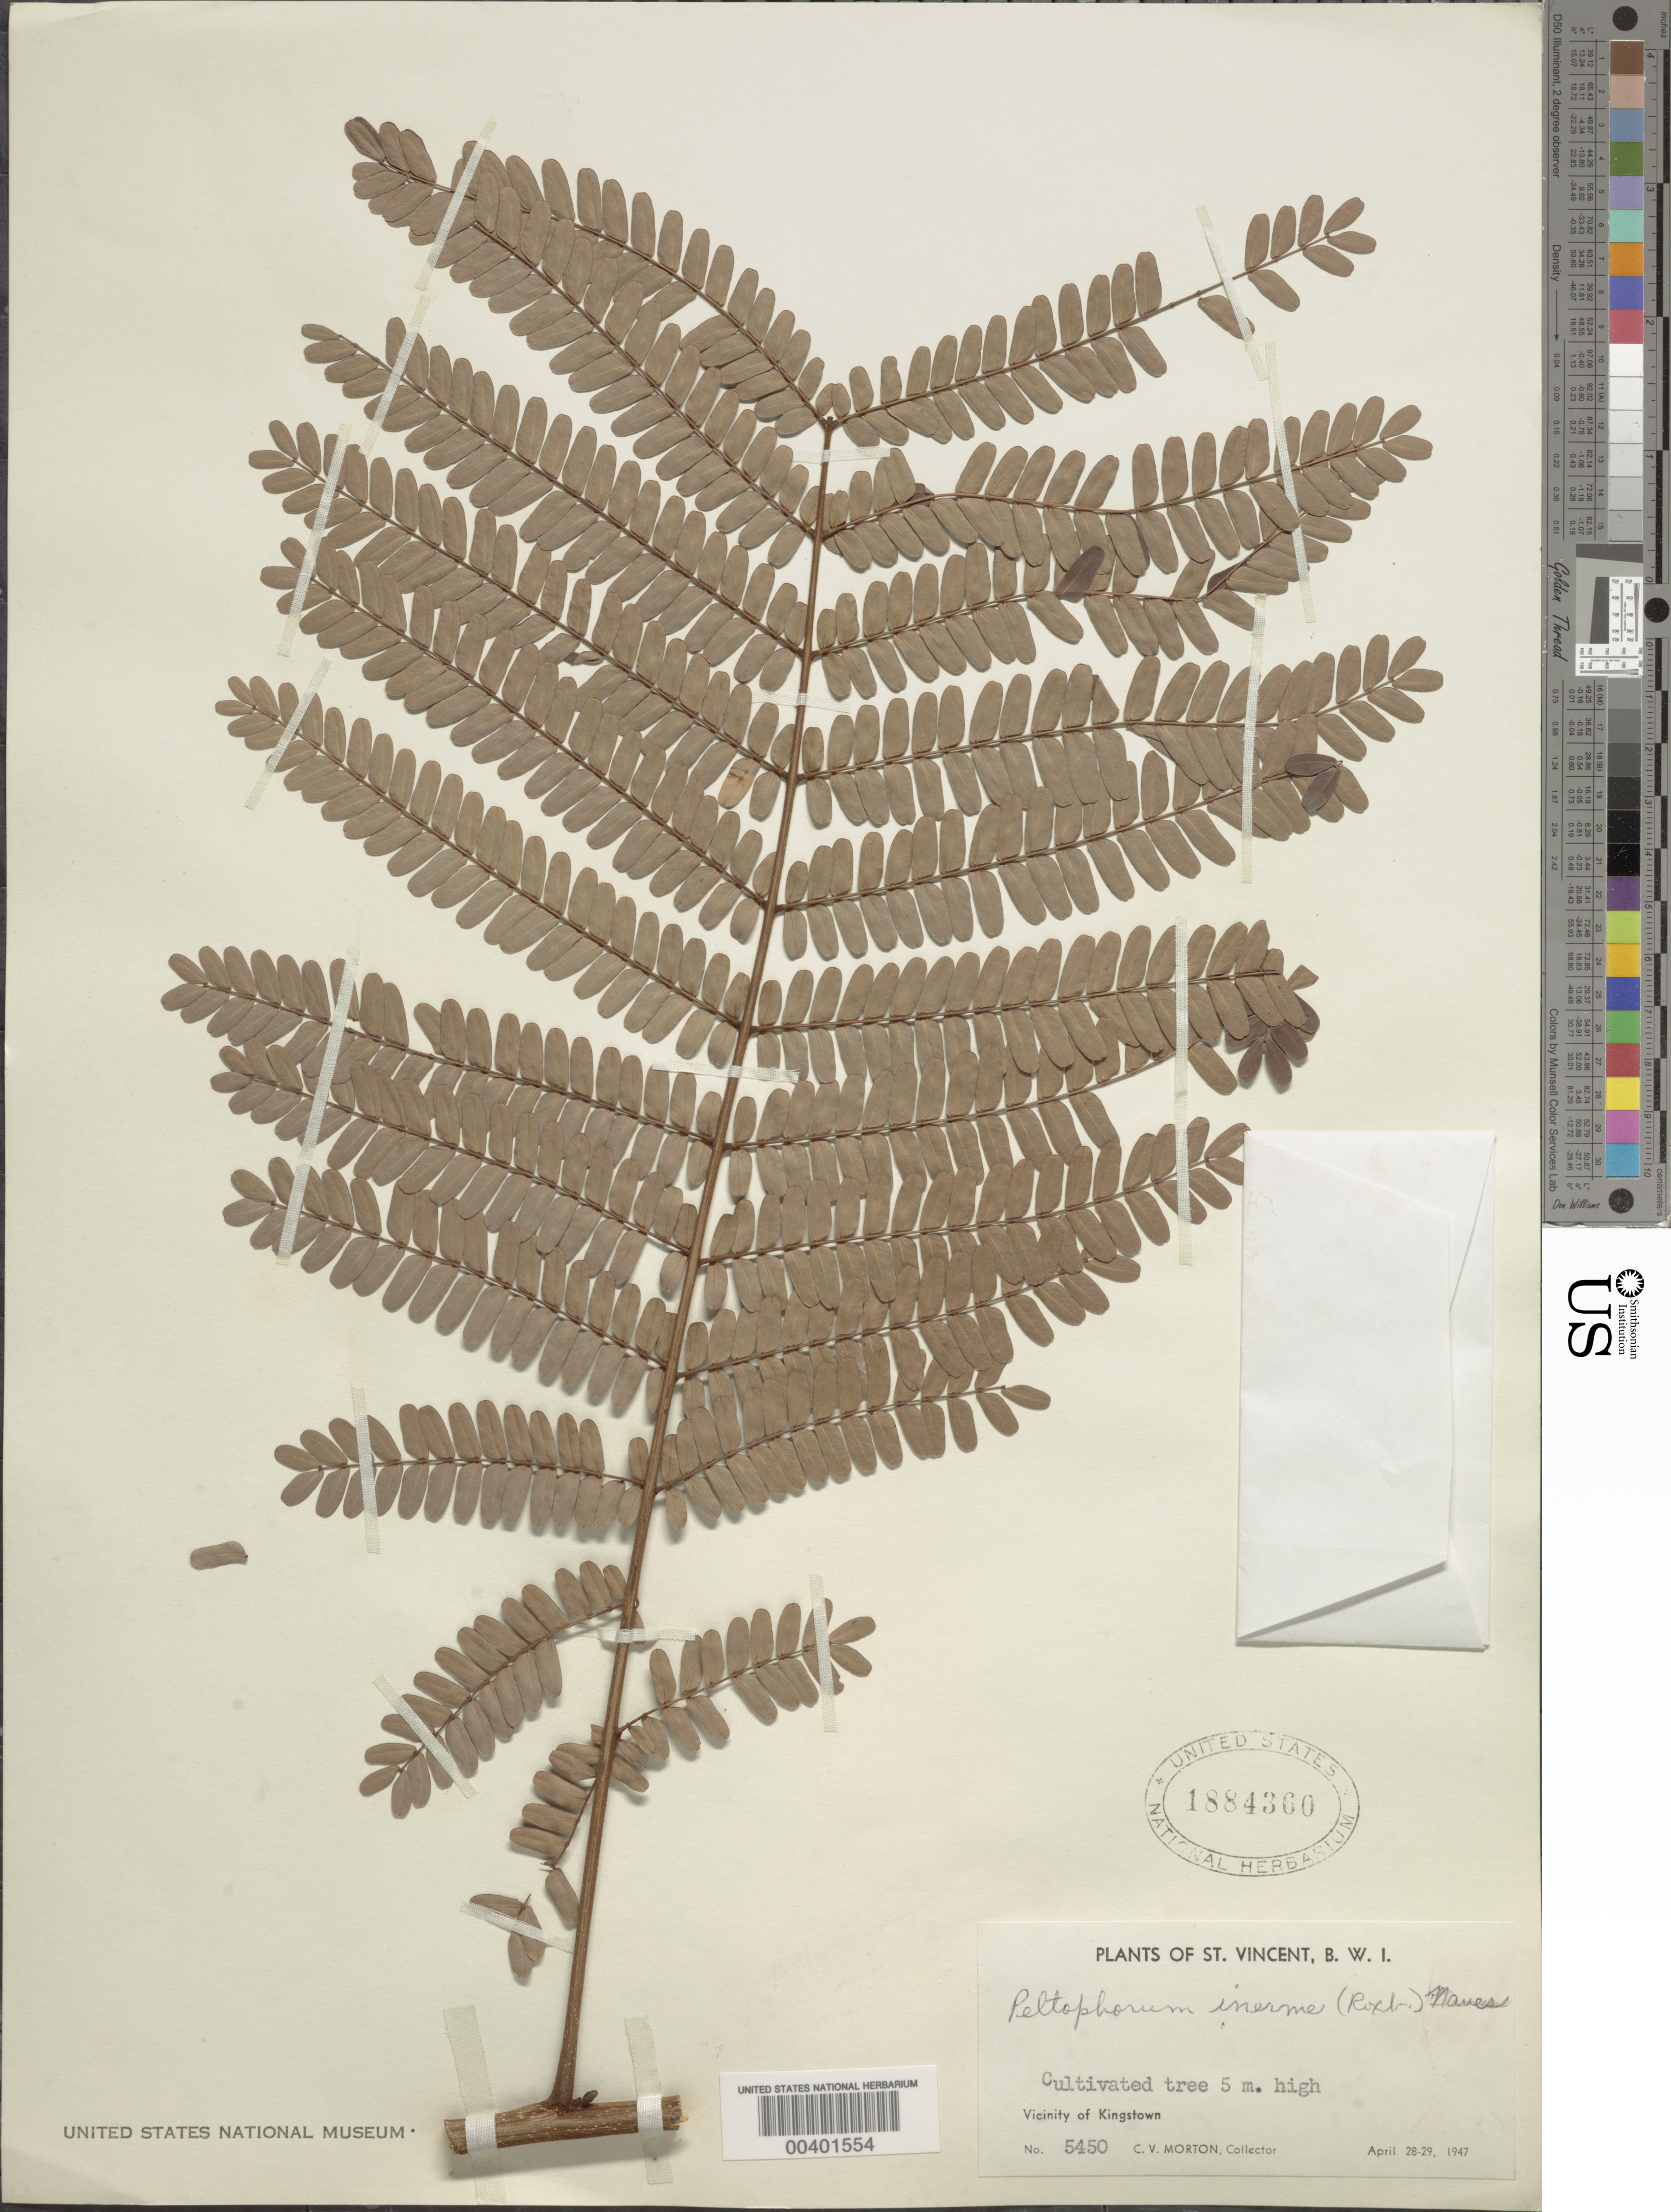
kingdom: Plantae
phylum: Tracheophyta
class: Magnoliopsida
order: Fabales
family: Fabaceae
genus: Peltophorum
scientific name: Peltophorum pterocarpum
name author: (DC.) Backer ex K. Heyne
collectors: C. V. Morton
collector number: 5450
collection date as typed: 28 Apr 1947 to 29 Apr 1947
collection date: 1947-04-28/1947-04-29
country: St. Vincent - Grenadines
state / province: Saint George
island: St. Vincent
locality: Kingstown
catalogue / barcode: US 1884360